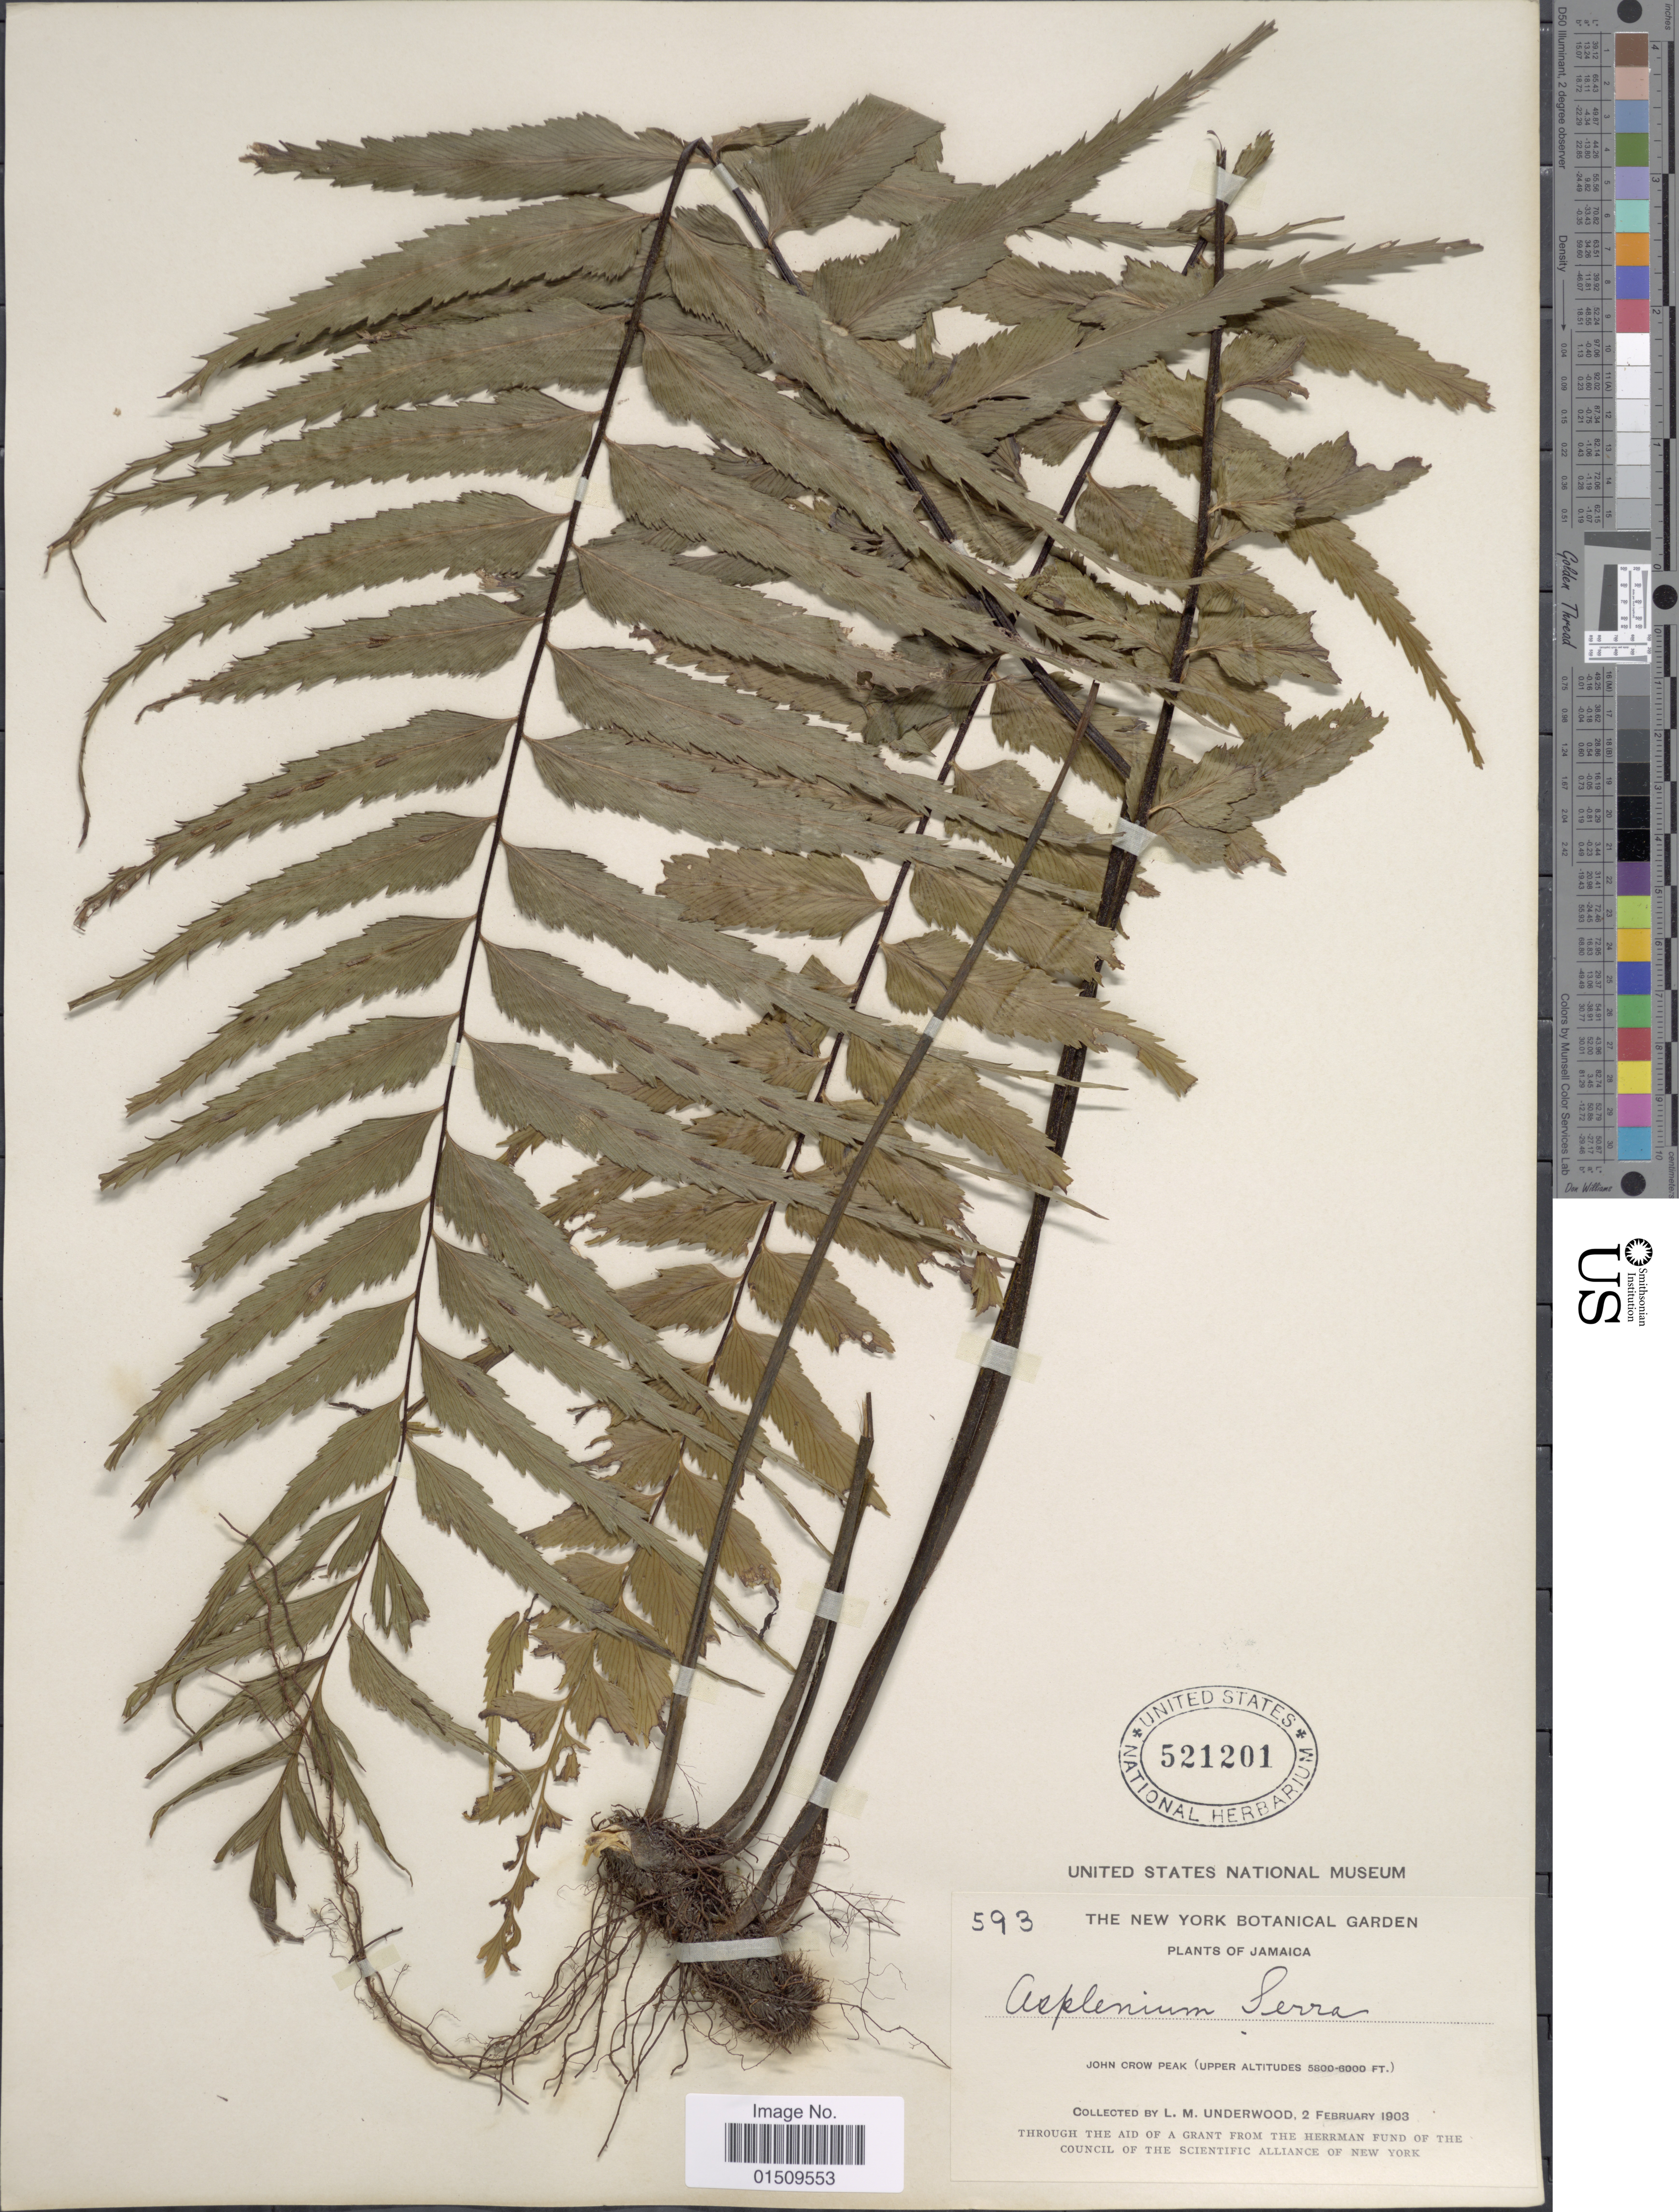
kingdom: Plantae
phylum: Tracheophyta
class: Polypodiopsida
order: Polypodiales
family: Aspleniaceae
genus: Asplenium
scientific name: Asplenium serra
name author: Langsd. & Fisch.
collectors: L. M. Underwood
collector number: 593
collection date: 1903-02-02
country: Jamaica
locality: Jamaica, John Crow Peak.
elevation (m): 1768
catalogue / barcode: US 521201